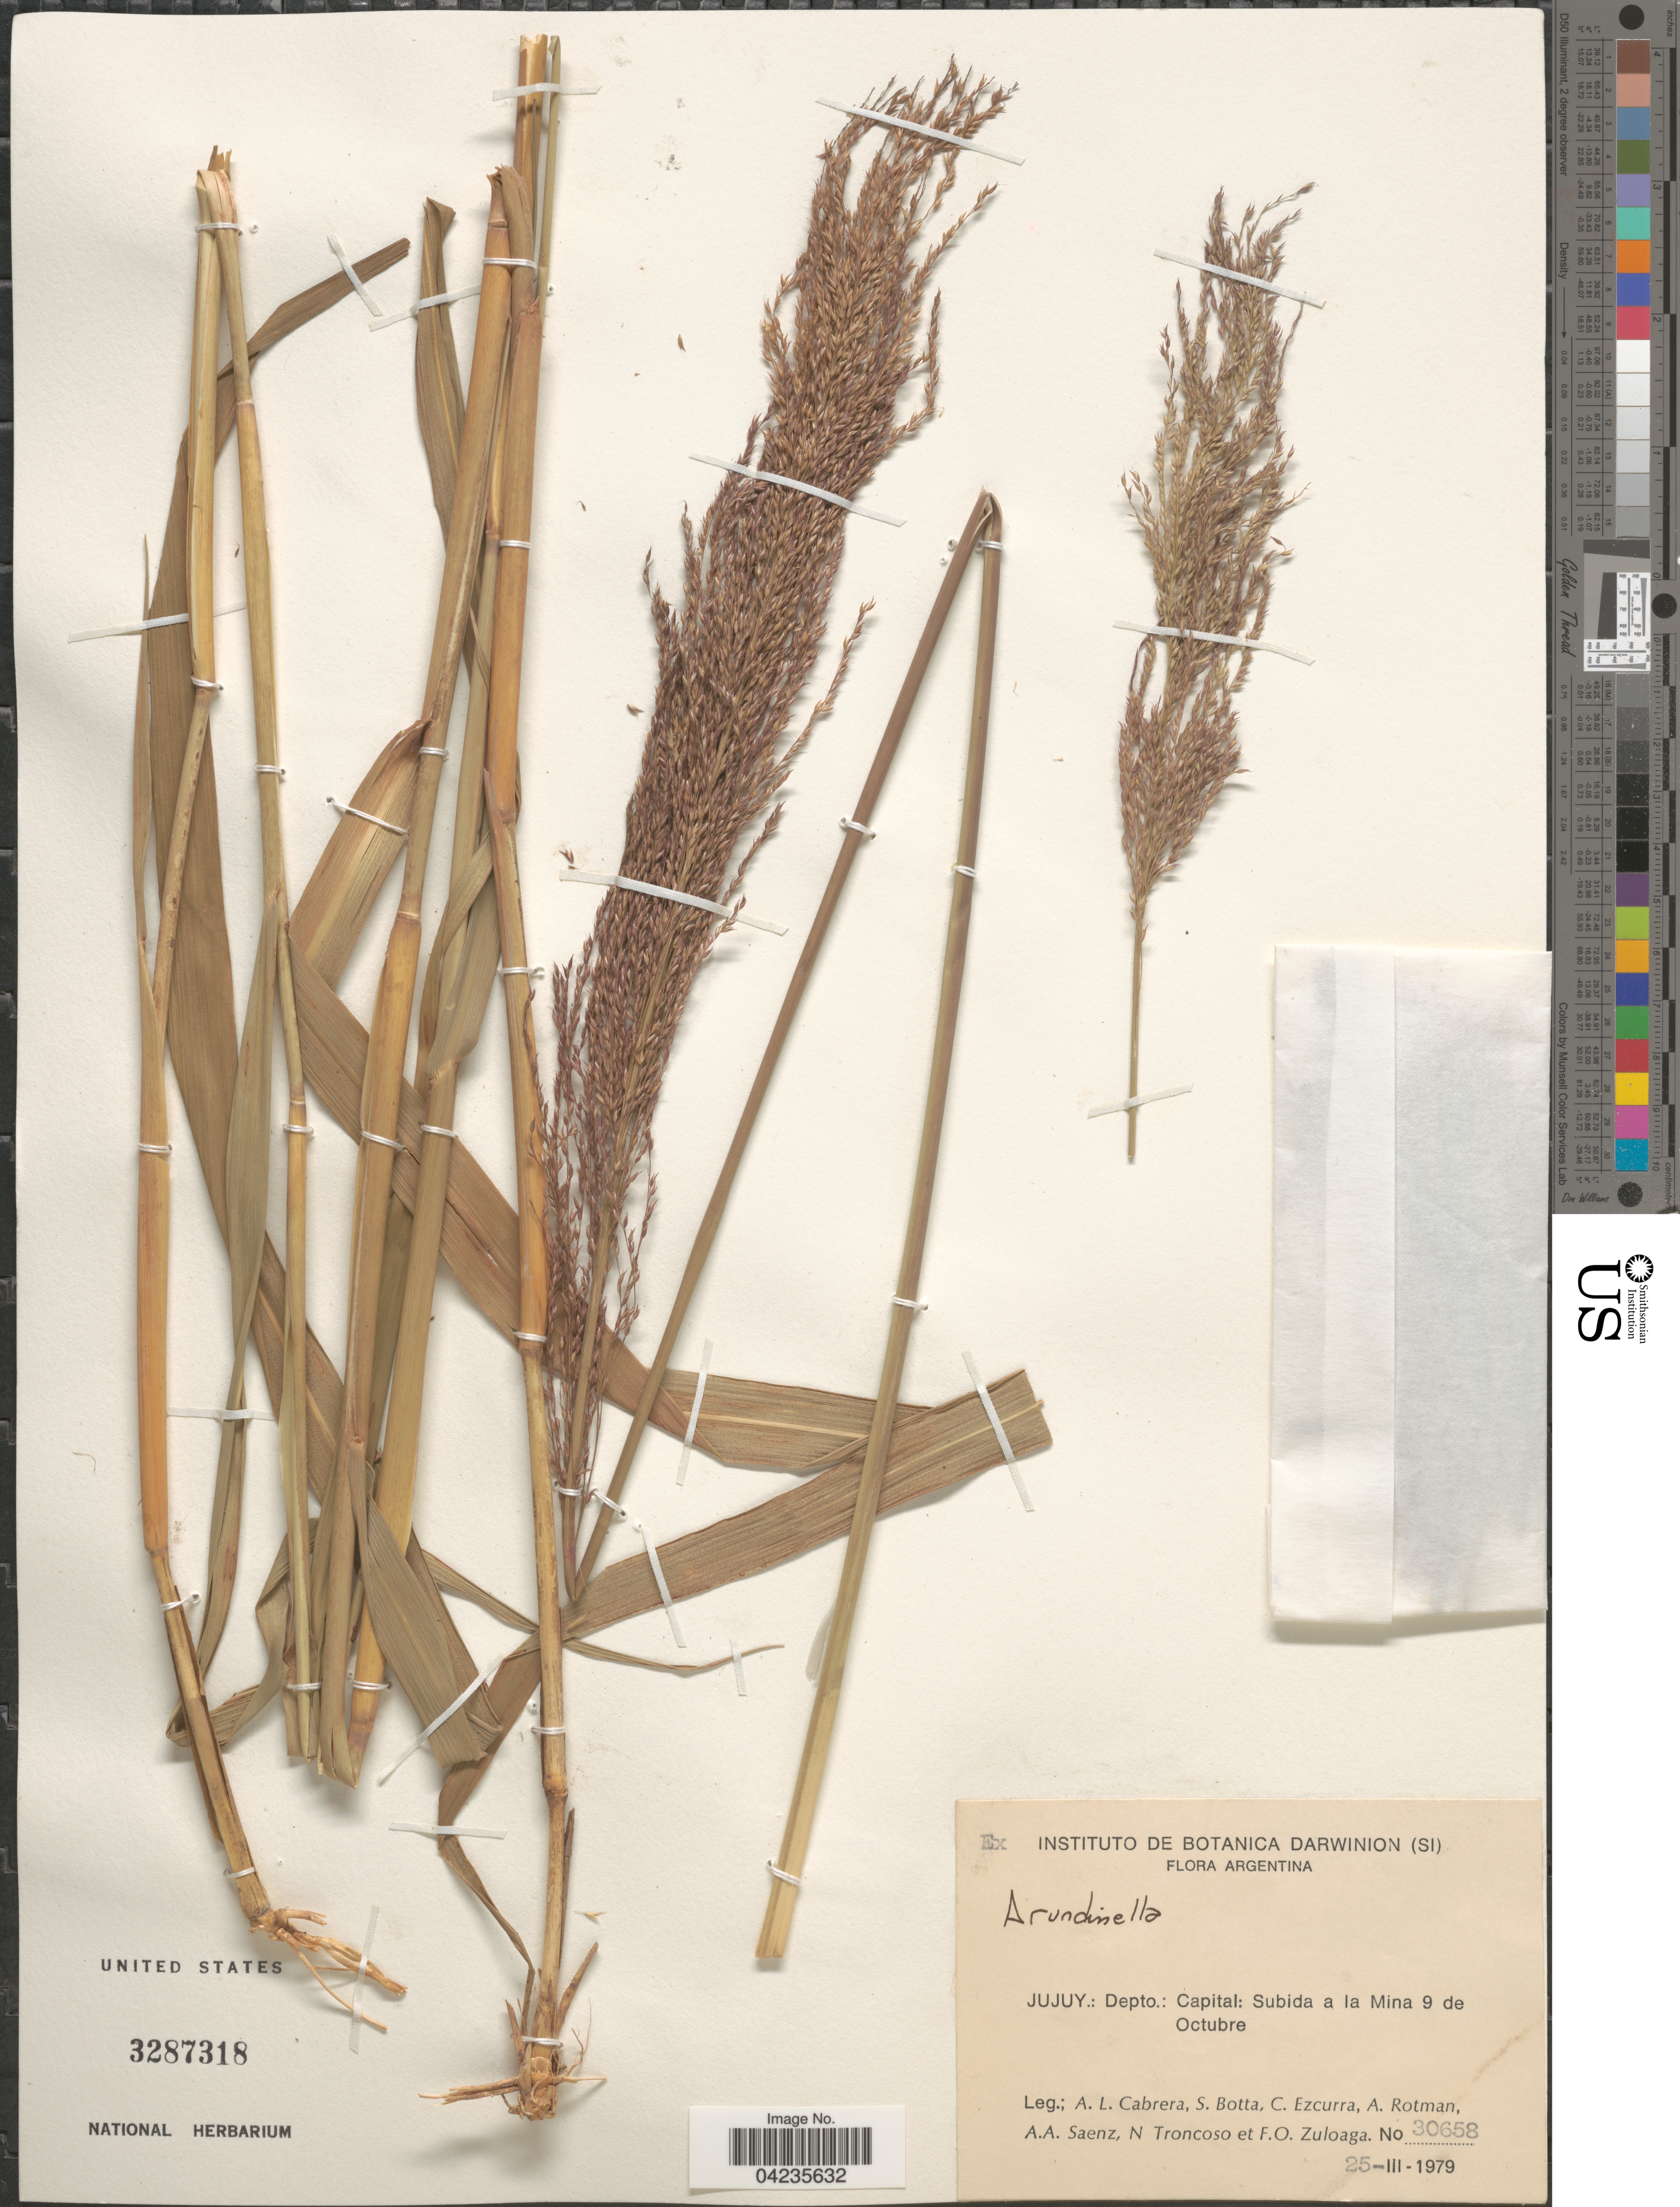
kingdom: Plantae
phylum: Tracheophyta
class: Liliopsida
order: Poales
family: Poaceae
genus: Arundinella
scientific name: Arundinella sp.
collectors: A. L. Cabrera, S. Botta, C. Ezcurra, A. D. Rotman & et al.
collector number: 30658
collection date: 1979-03-25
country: Argentina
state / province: Jujuy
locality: Jujuy.: Depto.: Capital: Subida a la Mina 9 de Octubre.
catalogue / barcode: US 3287318